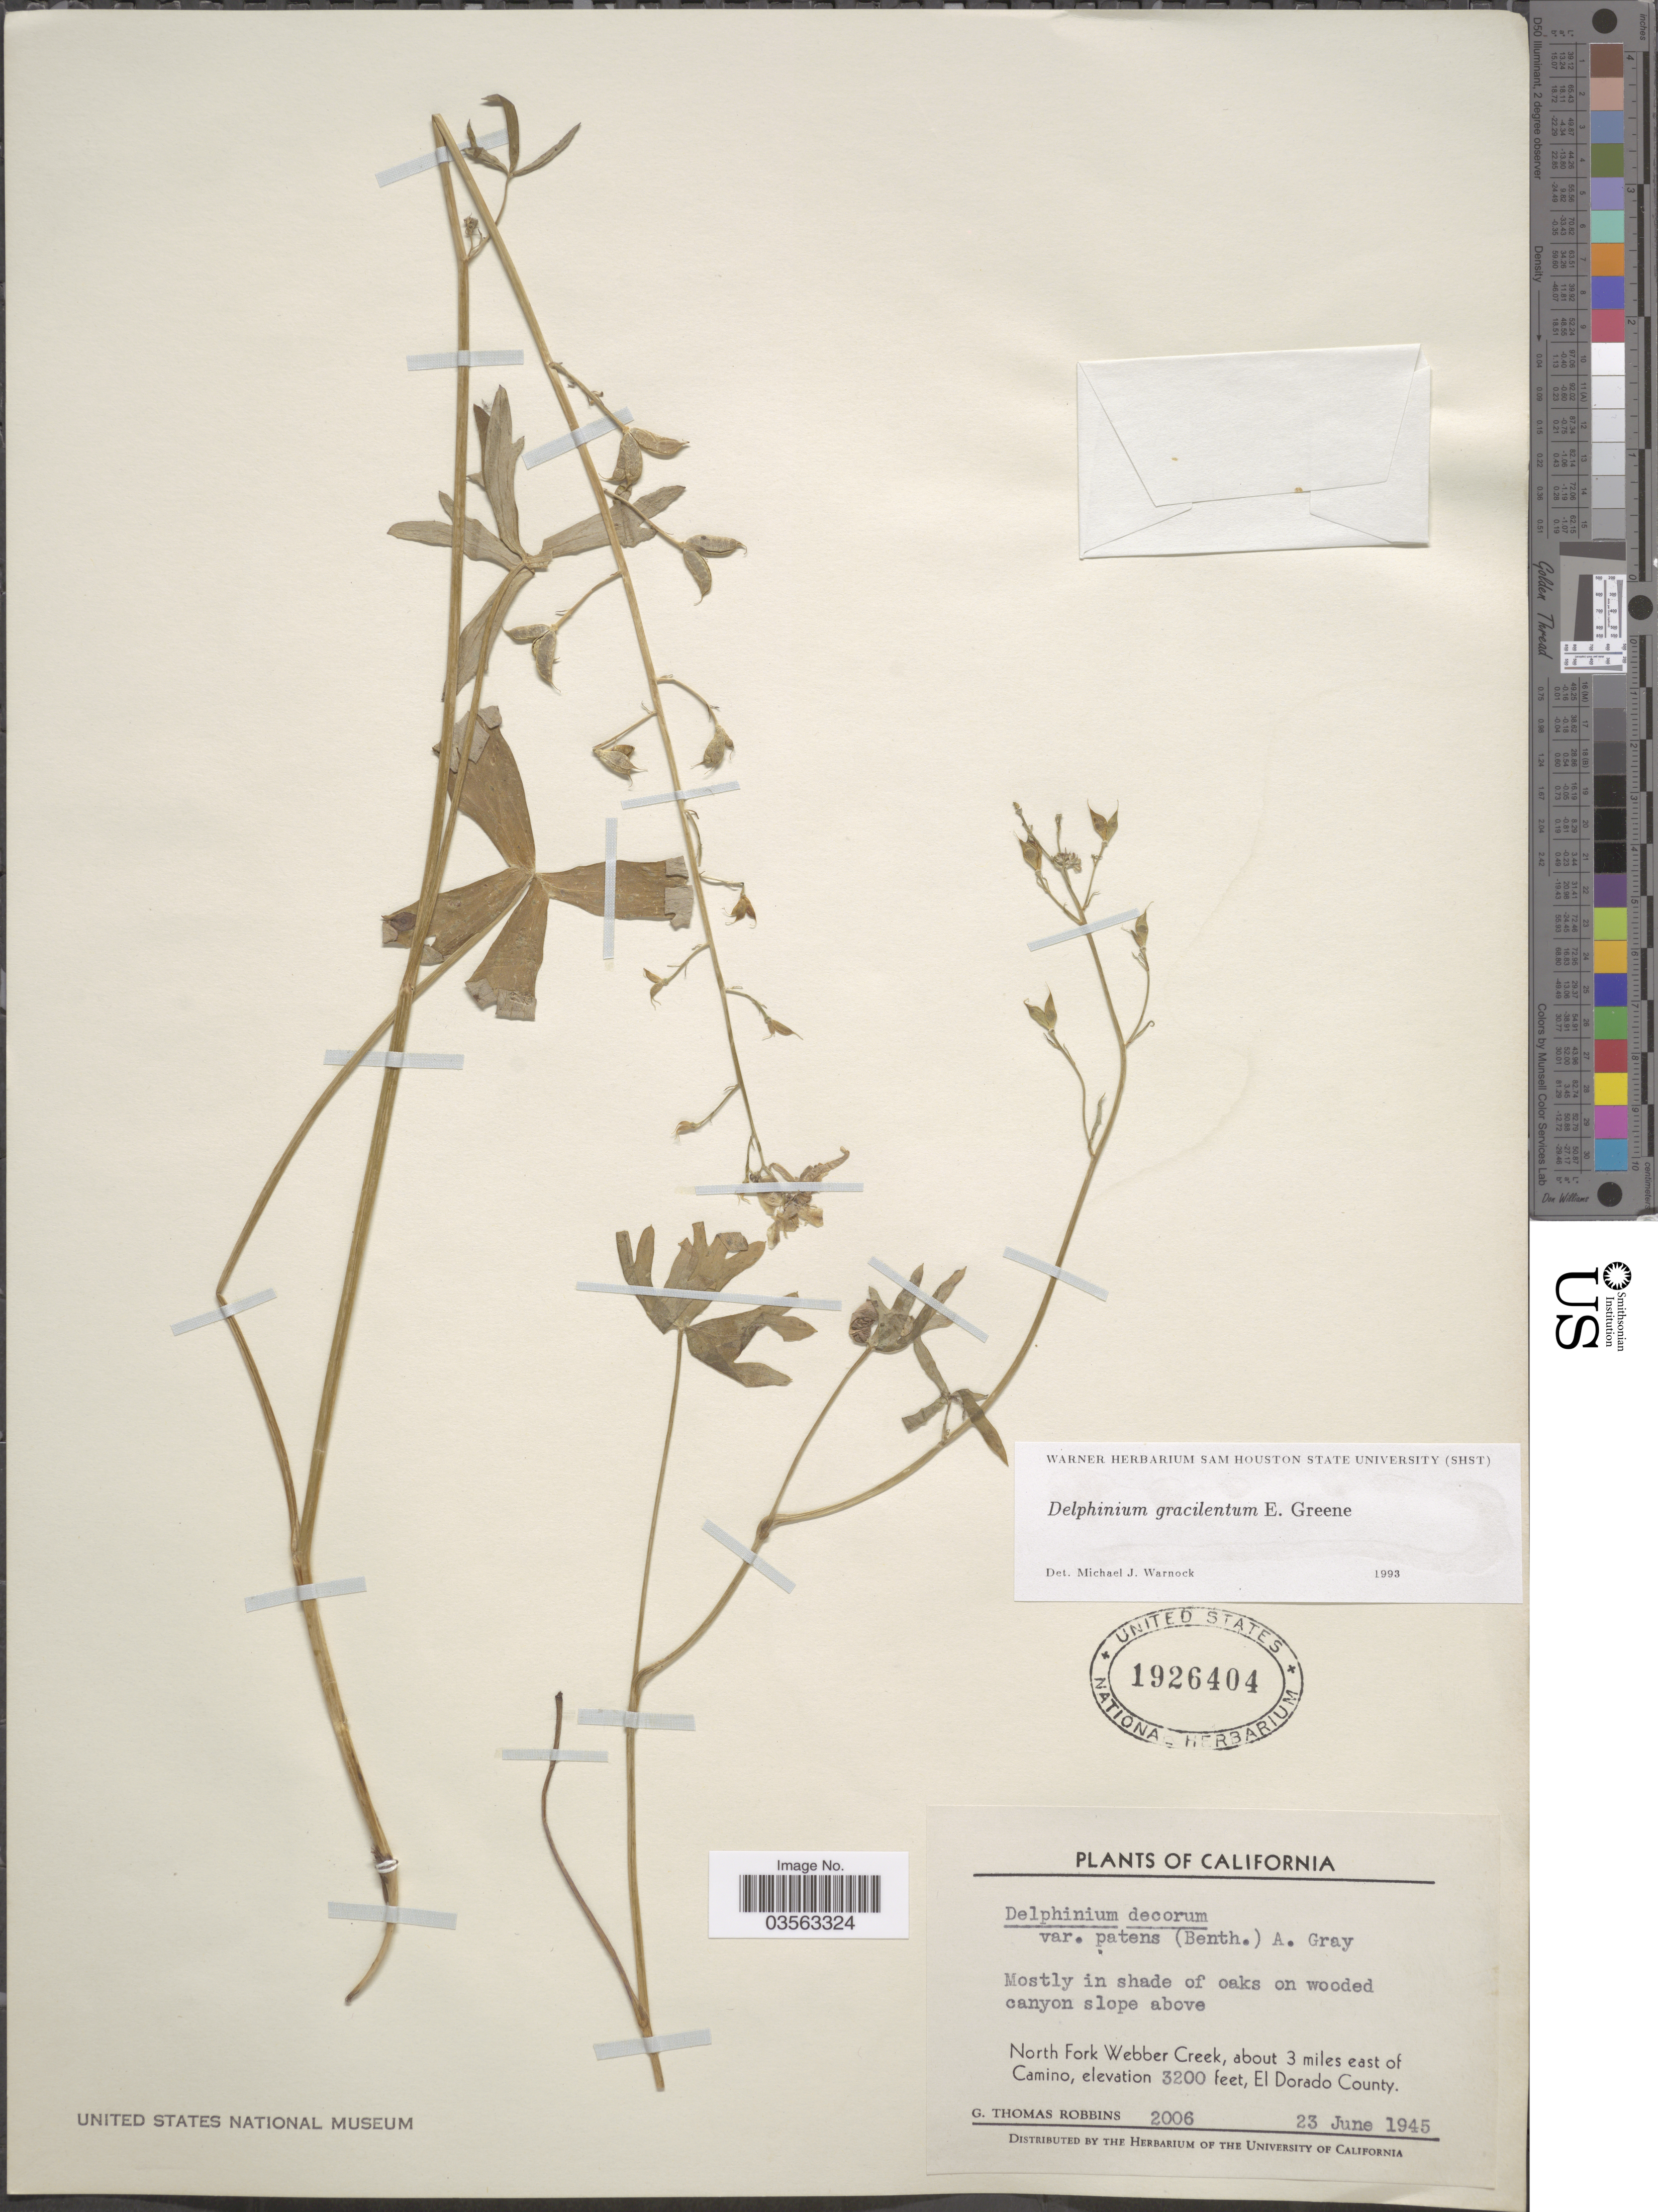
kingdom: Plantae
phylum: Tracheophyta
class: Magnoliopsida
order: Ranunculales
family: Ranunculaceae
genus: Delphinium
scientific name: Delphinium gracilentum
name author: Greene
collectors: G. T. Robbins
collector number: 2006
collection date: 1945-06-23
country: United States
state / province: California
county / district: El Dorado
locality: Mostly in shade of oaks on wooded canyon slope above. North Fork Webber Creek, about 3 miles east of Camino. El Dorado County.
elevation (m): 975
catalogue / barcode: US 1926404